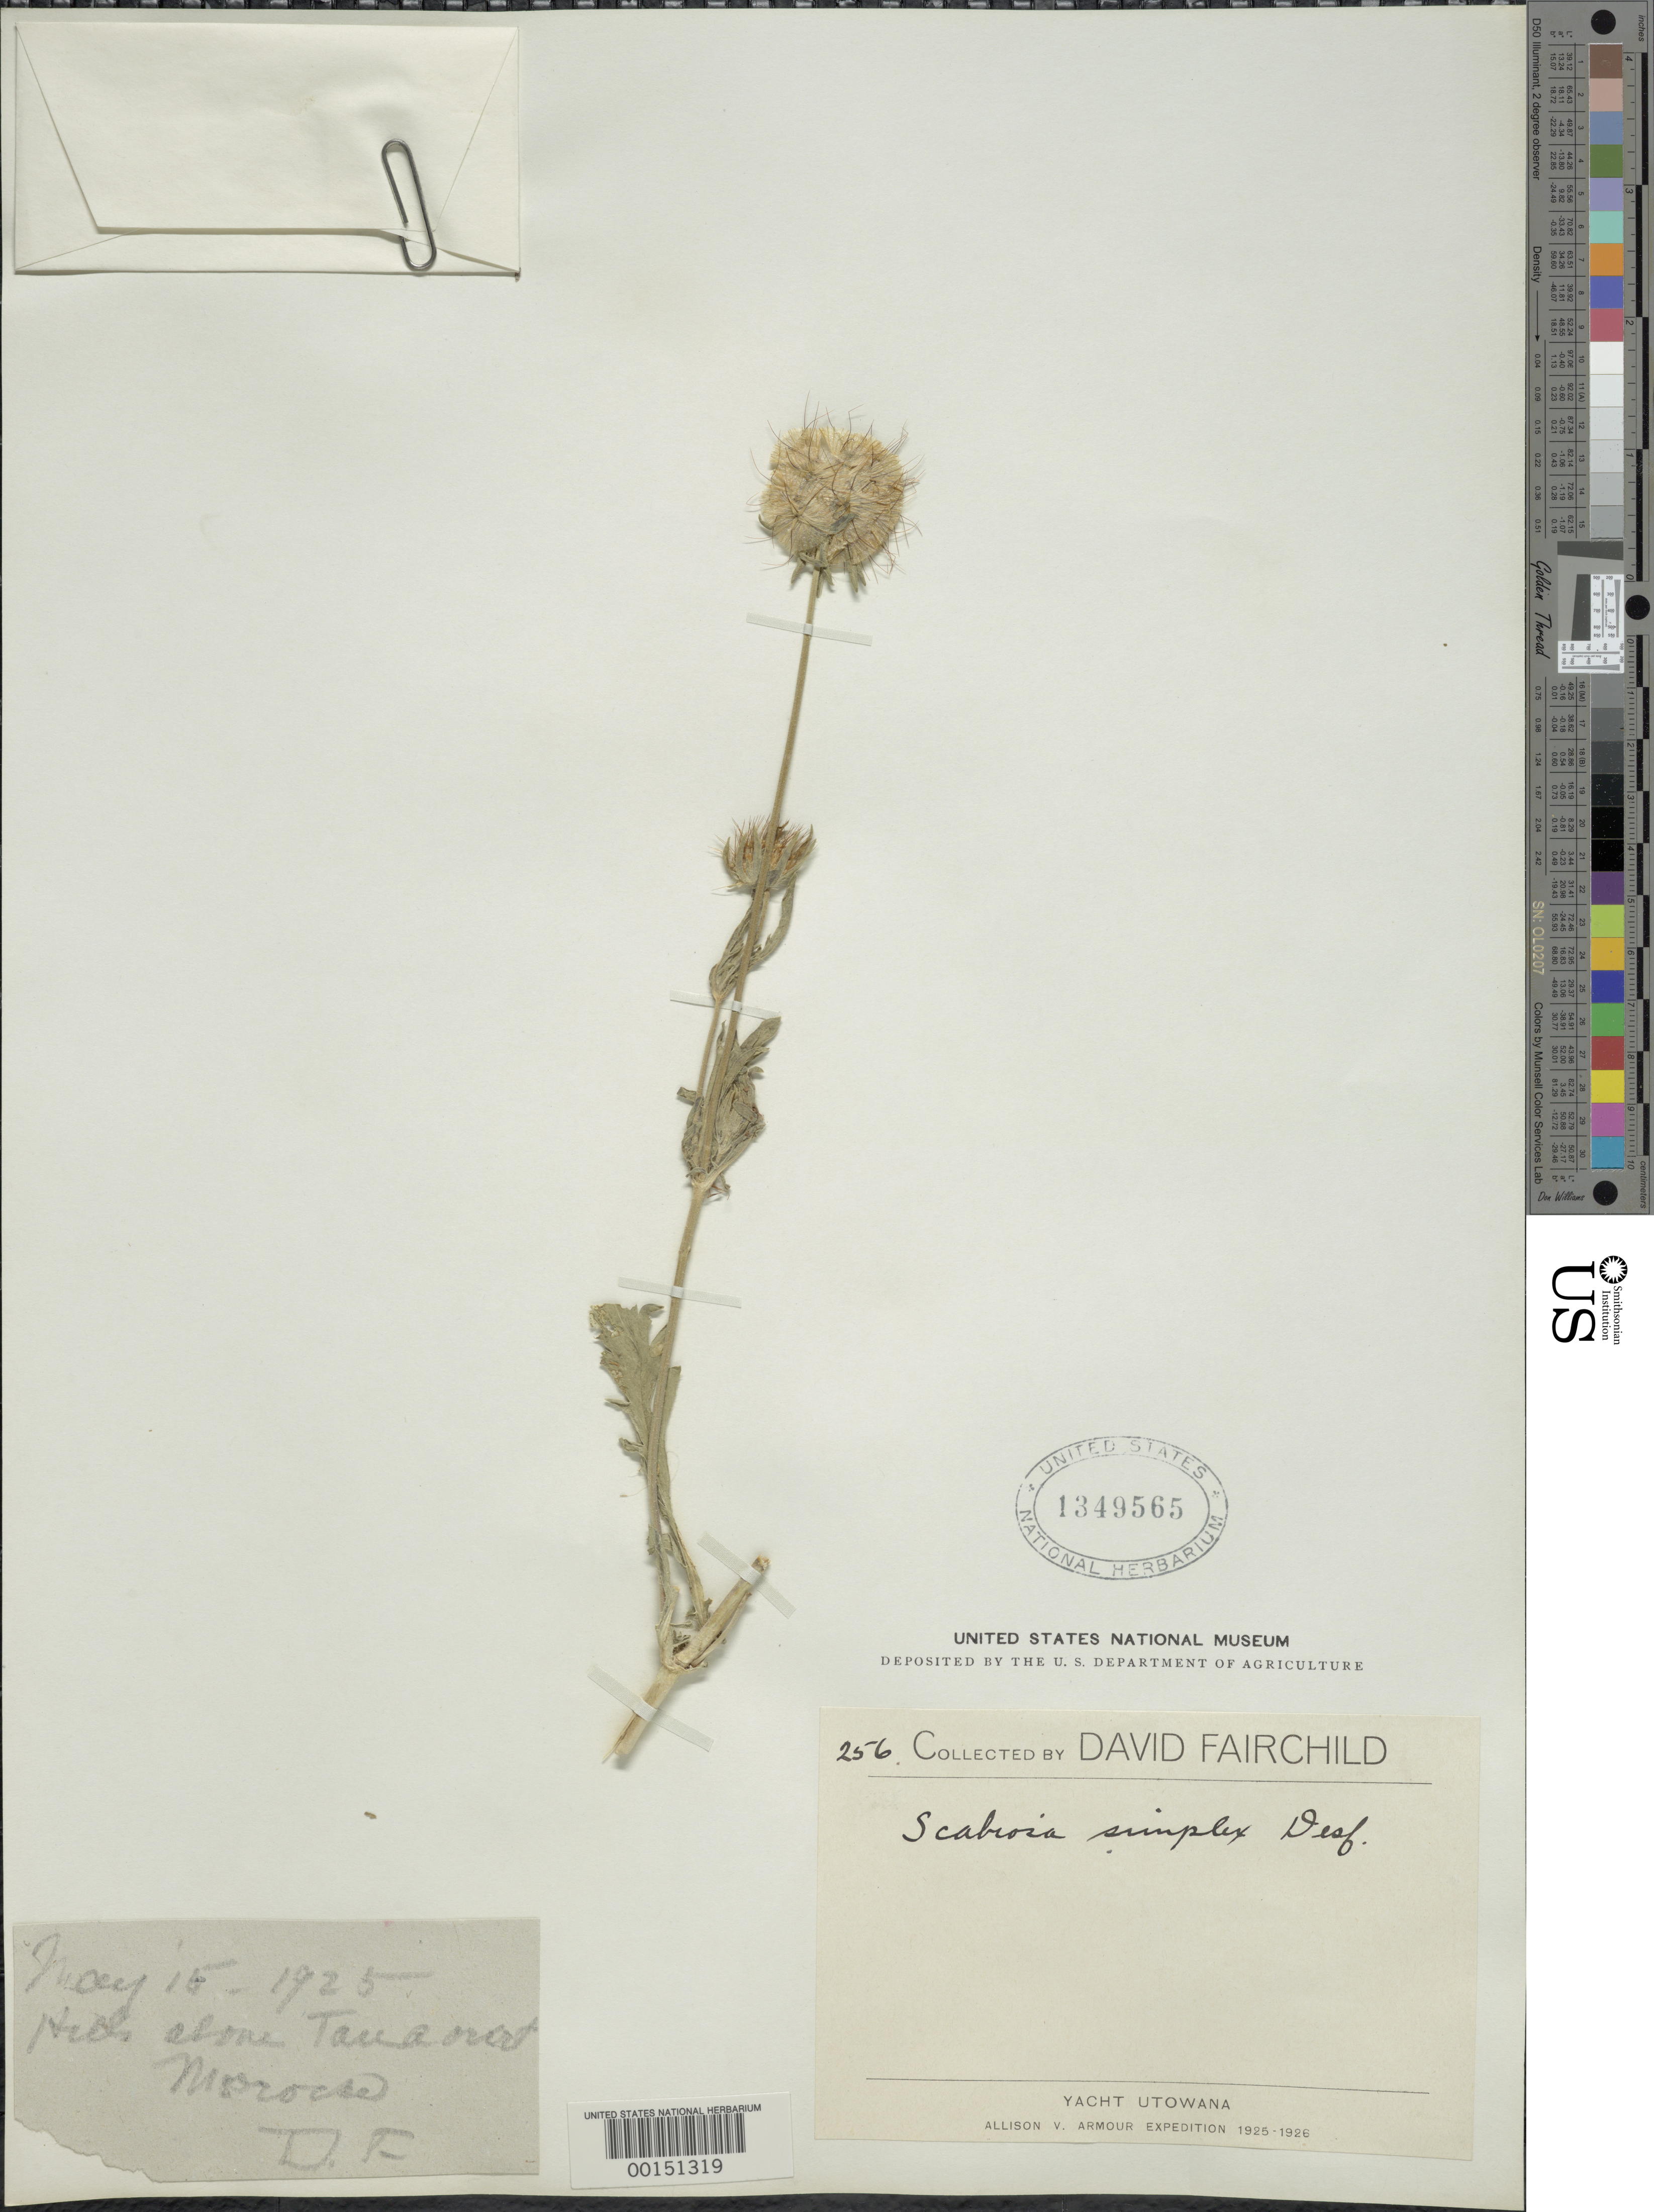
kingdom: Plantae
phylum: Tracheophyta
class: Magnoliopsida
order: Dipsacales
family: Caprifoliaceae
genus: Scabiosa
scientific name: Scabiosa simplex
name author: Desf.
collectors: D. Fairchild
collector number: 256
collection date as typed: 15 May 1925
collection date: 1925-05-15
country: Monaco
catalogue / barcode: US 1349565